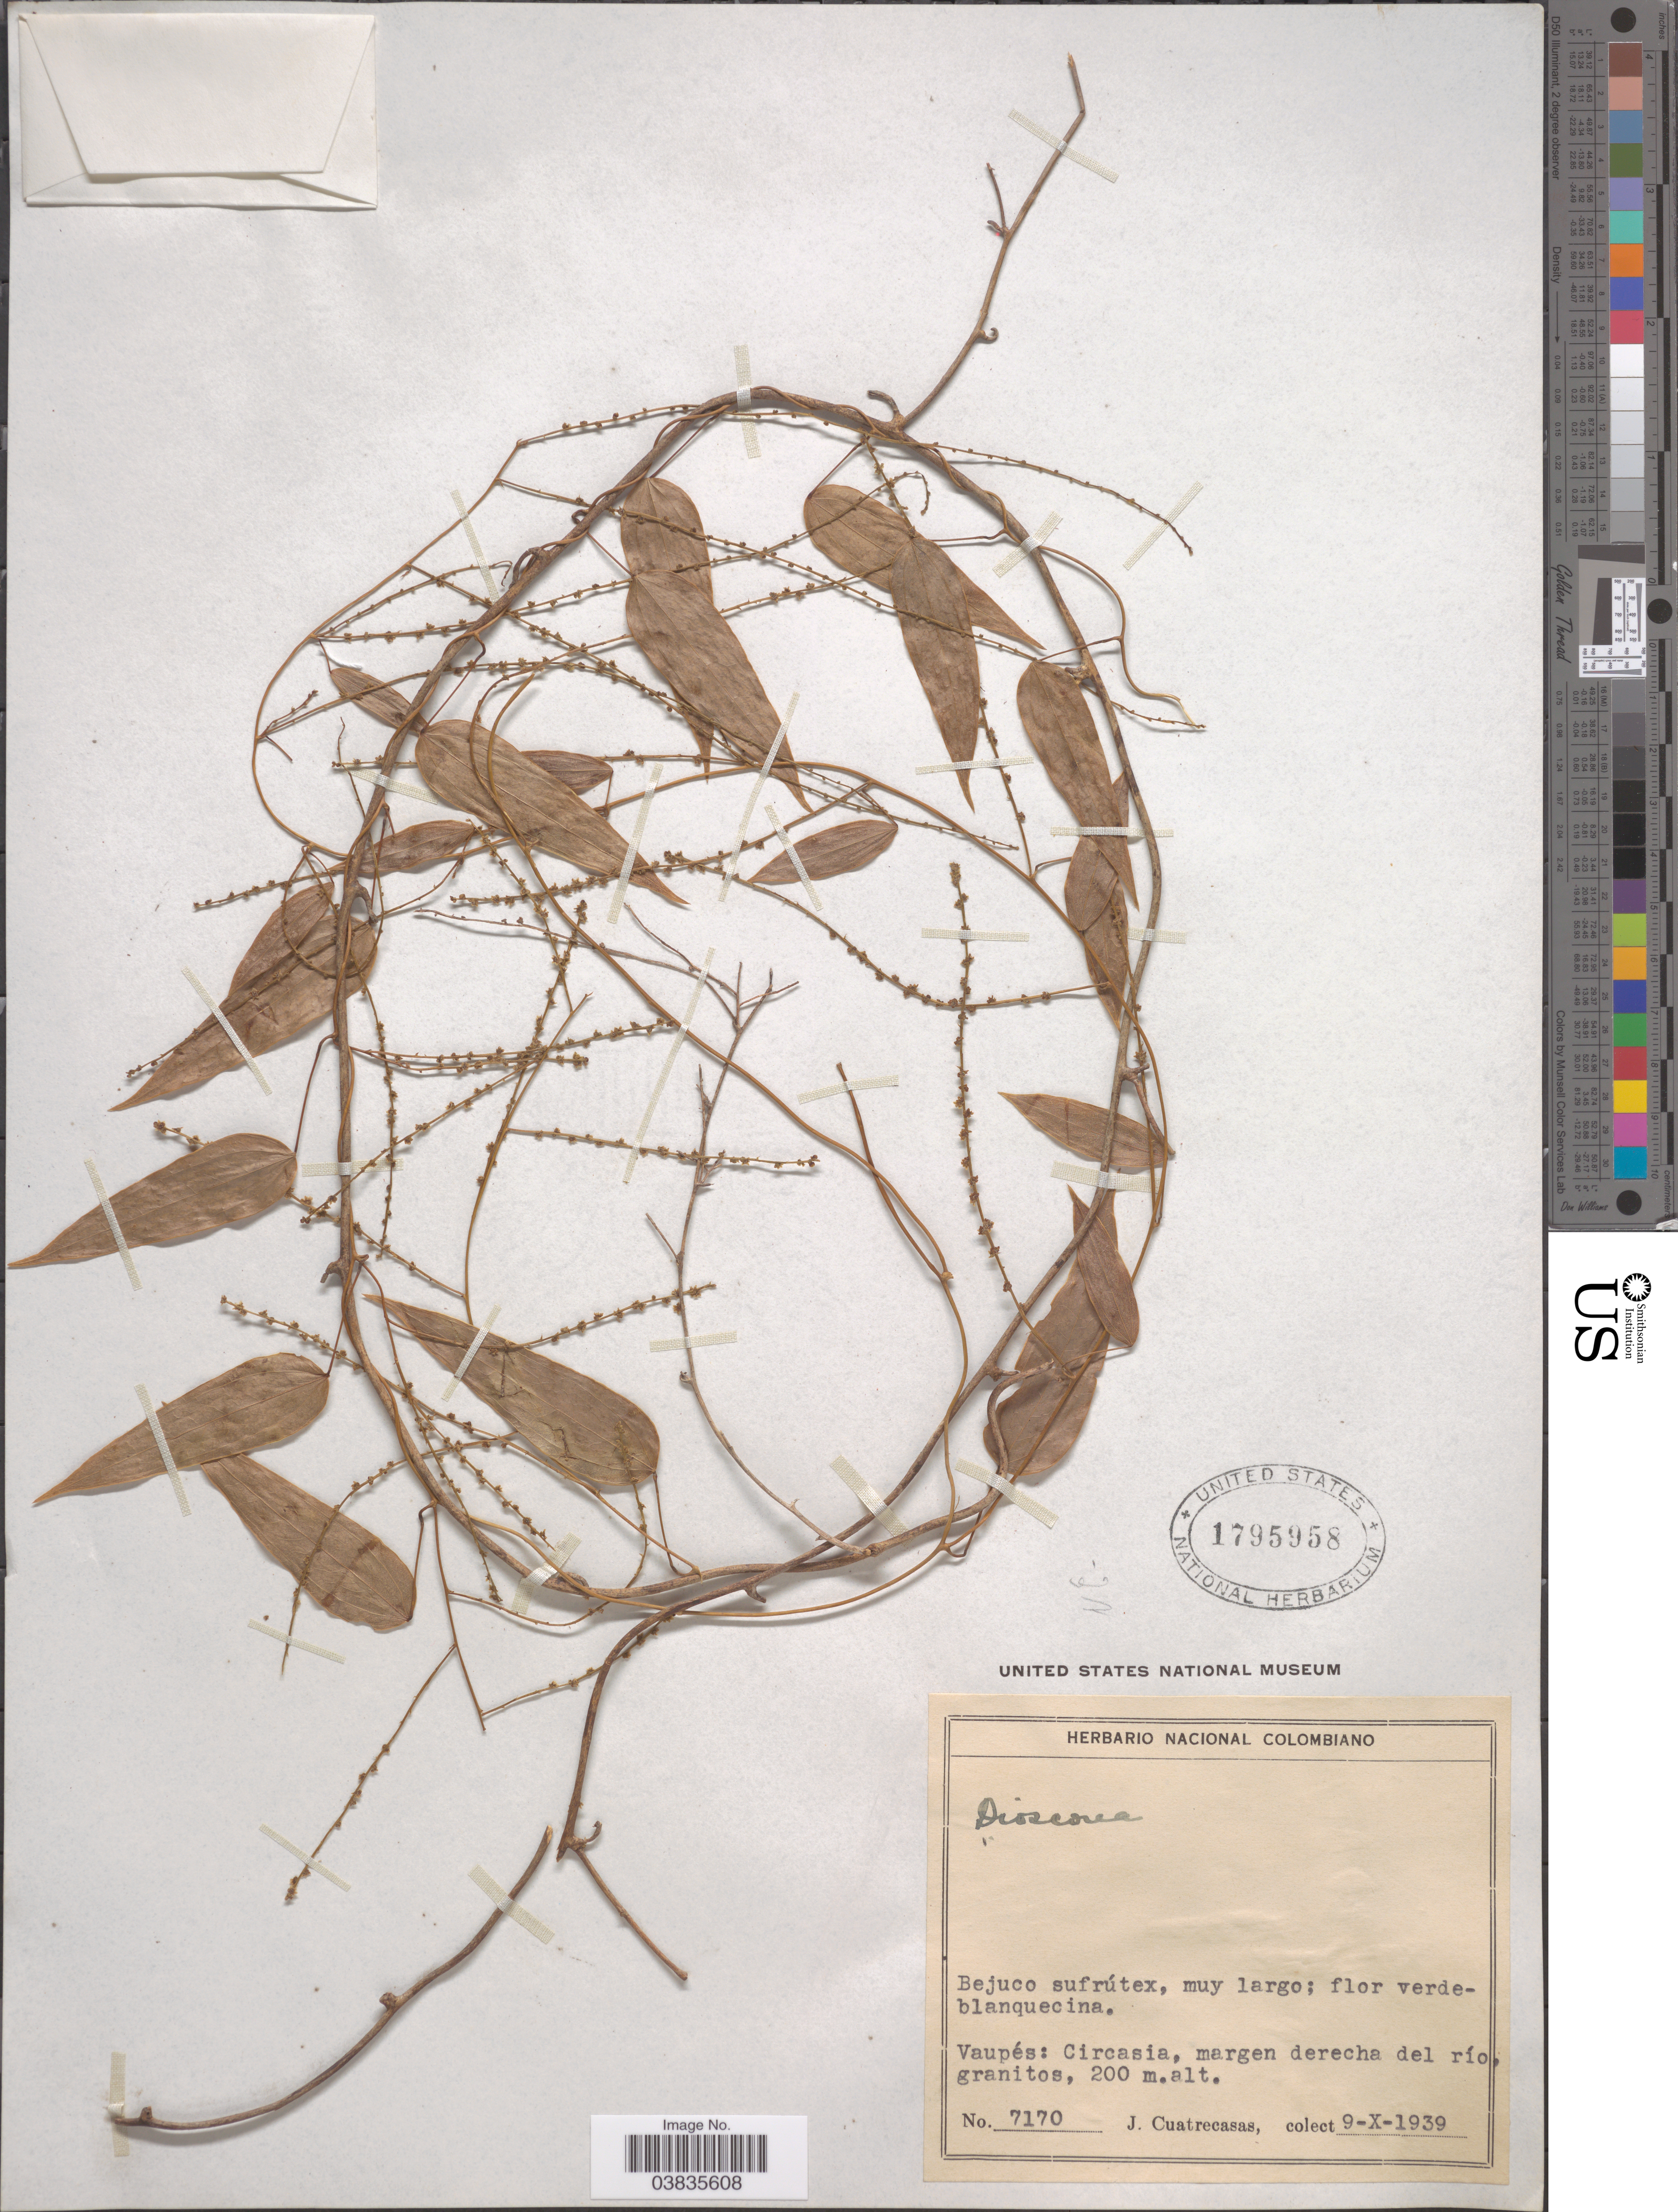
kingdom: Plantae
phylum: Tracheophyta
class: Liliopsida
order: Dioscoreales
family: Dioscoreaceae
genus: Dioscorea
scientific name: Dioscorea sp.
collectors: J. Cuatrecasas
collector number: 7170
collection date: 1939-10-09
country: Colombia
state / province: Vaupés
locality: Circasia, margen derecha del río.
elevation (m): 200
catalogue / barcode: US 1795958